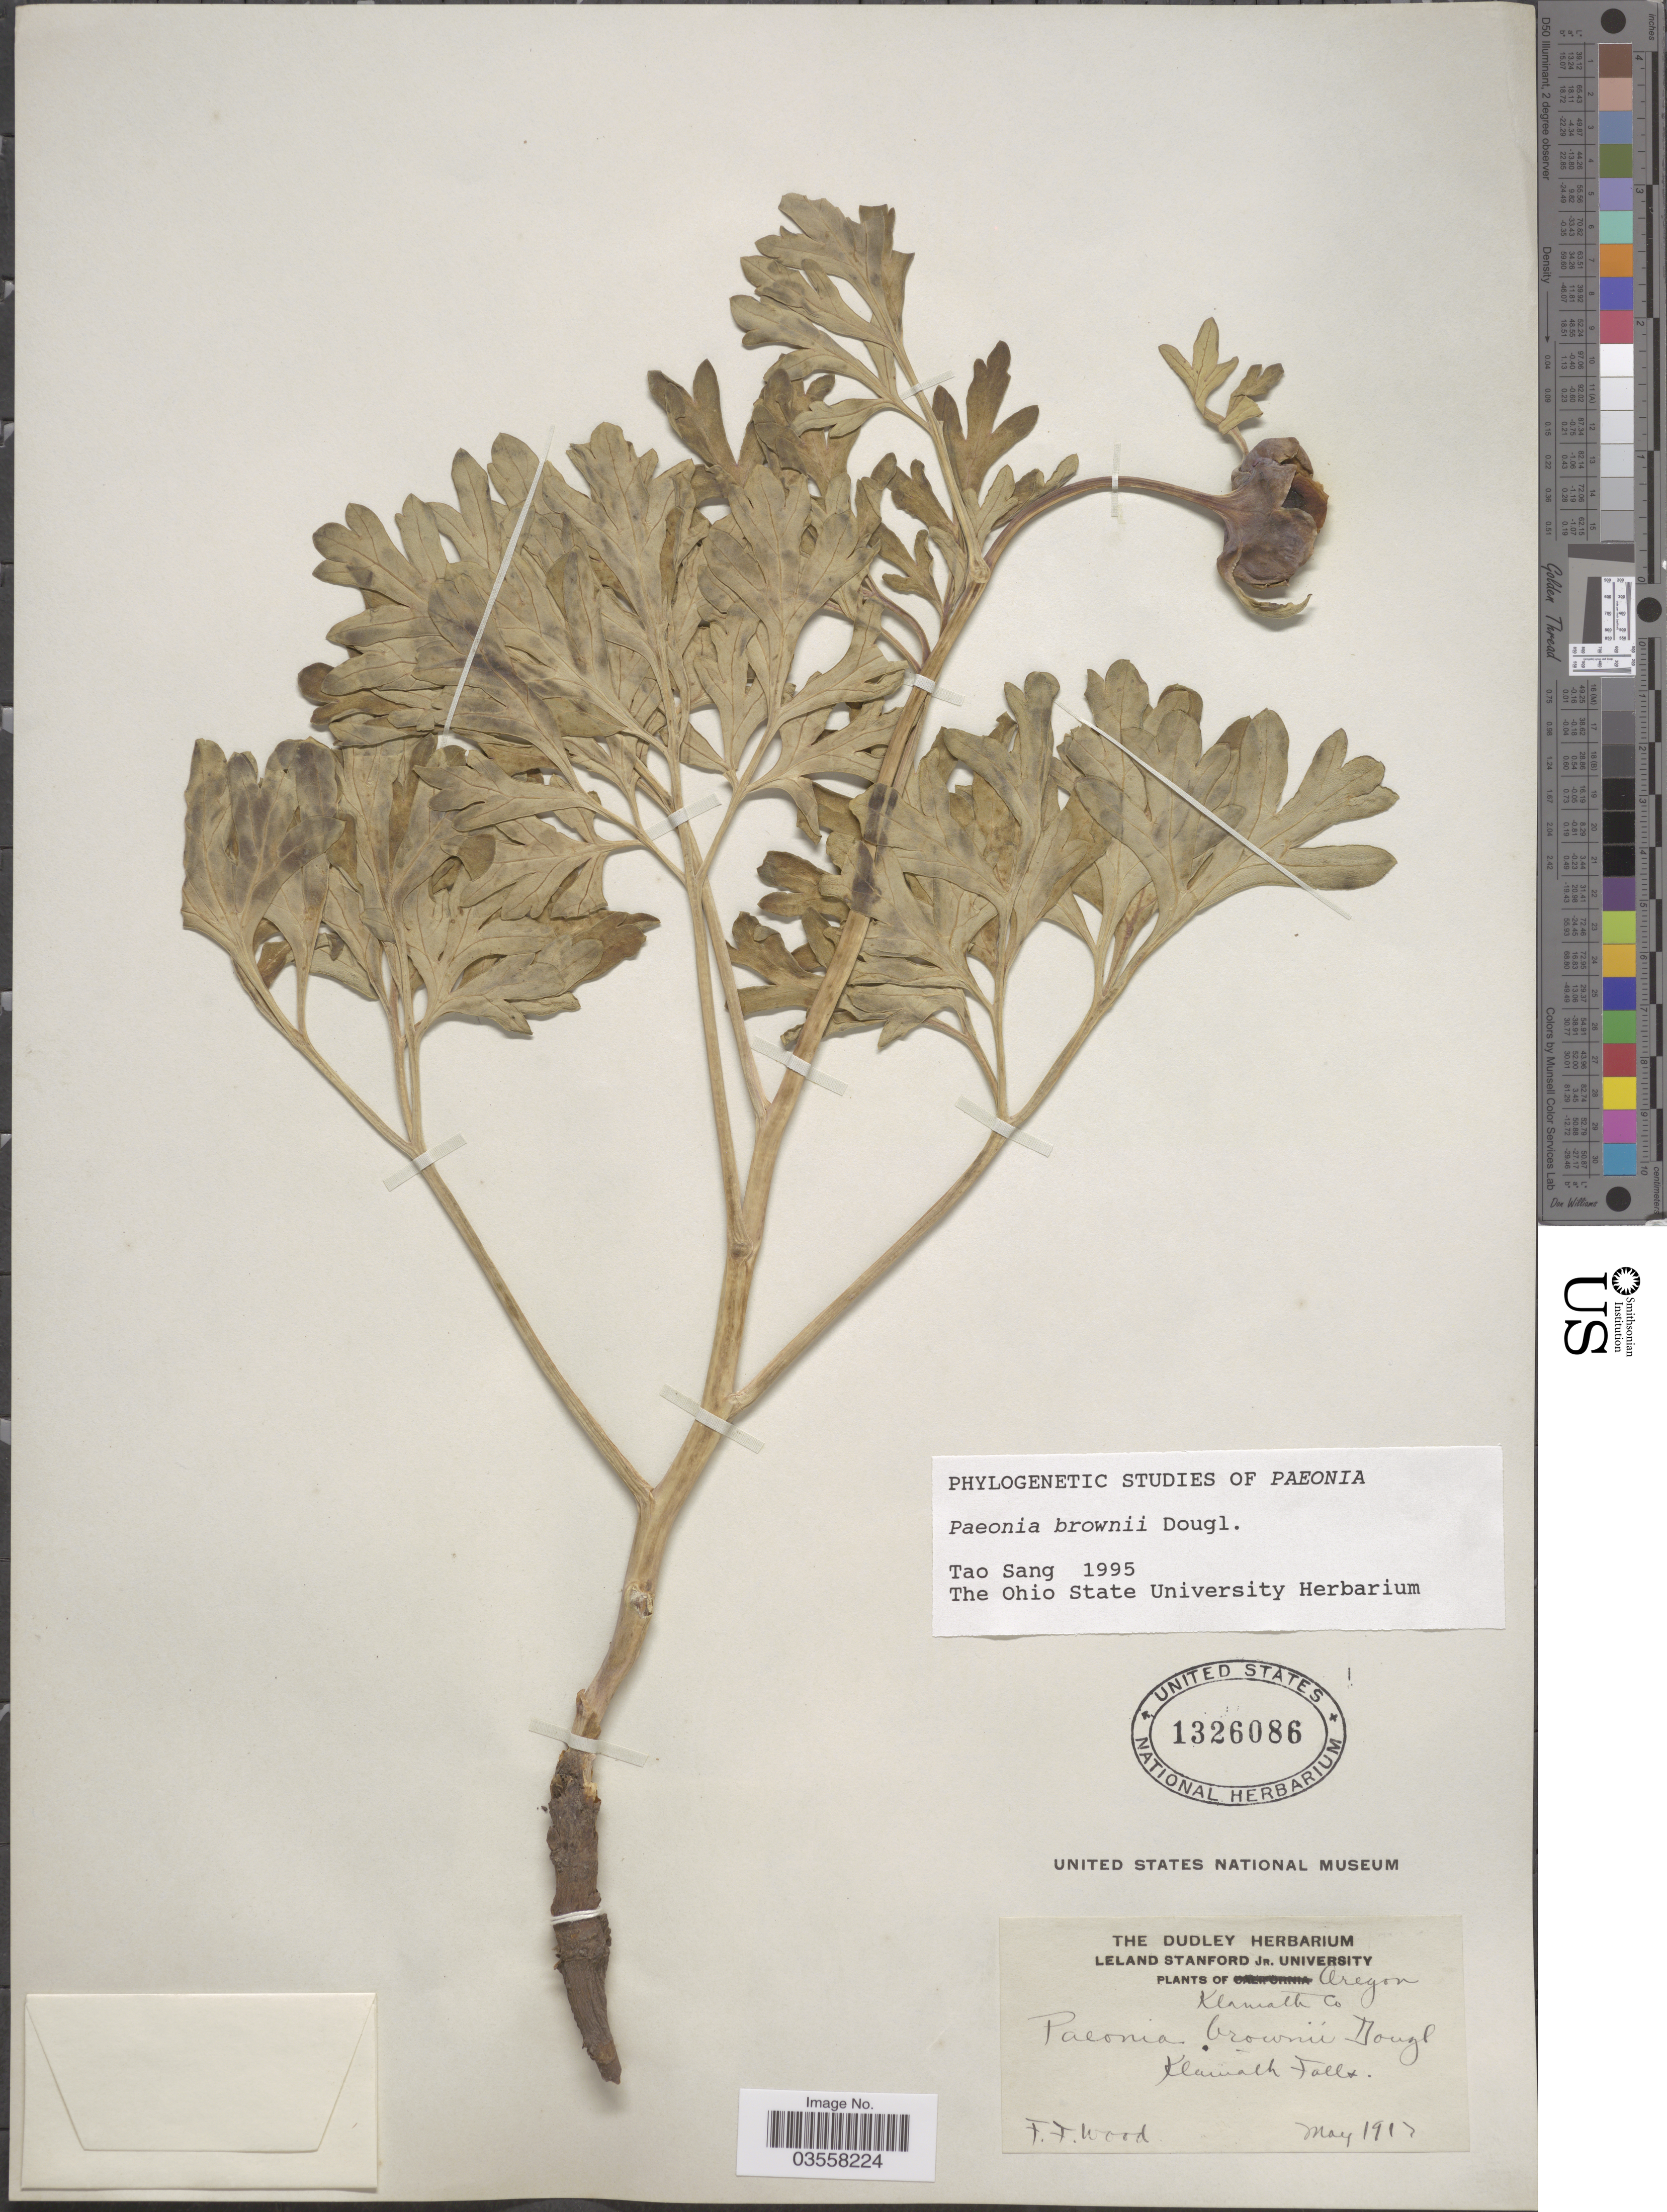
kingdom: Plantae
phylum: Tracheophyta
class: Magnoliopsida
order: Saxifragales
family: Paeoniaceae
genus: Paeonia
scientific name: Paeonia brownii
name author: Douglas ex Hook.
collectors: F. Wood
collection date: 1912-05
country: United States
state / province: Oregon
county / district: Klamath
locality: Klamath Co. Klamath Falls.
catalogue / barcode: US 1326086